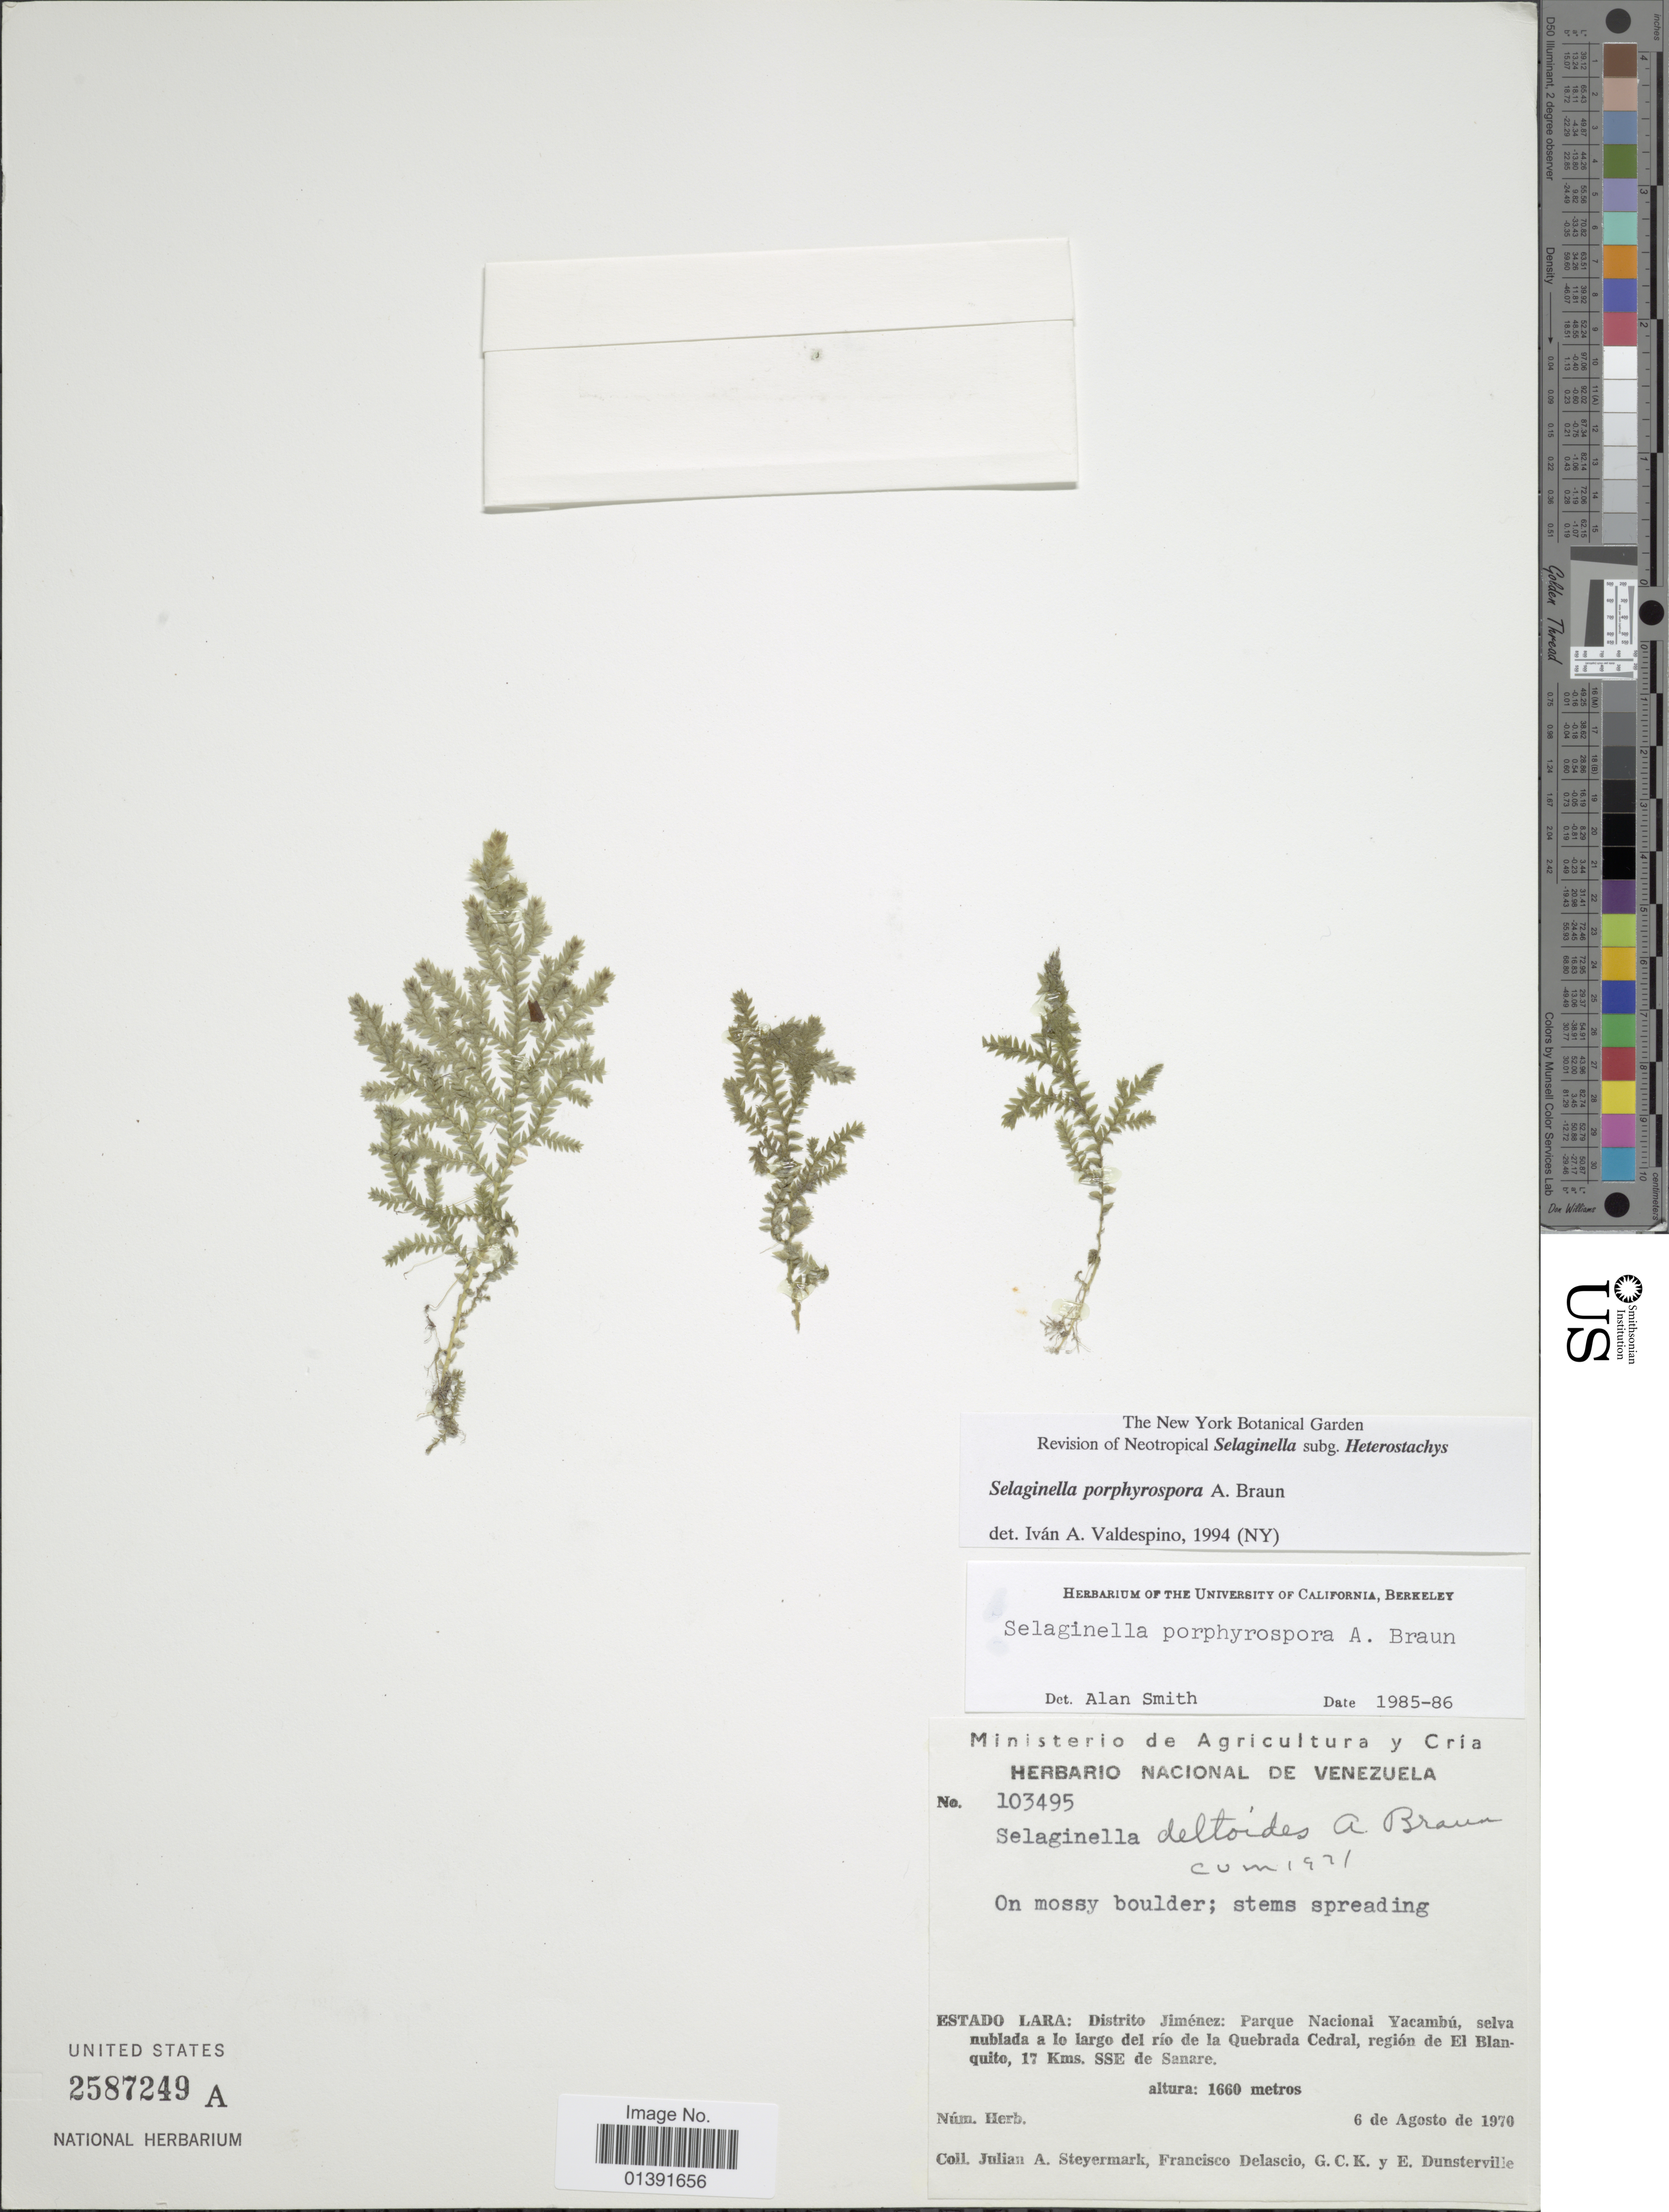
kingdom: Plantae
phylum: Tracheophyta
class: Lycopodiopsida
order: Selaginellales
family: Selaginellaceae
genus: Selaginella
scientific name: Selaginella porphyrospora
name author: A. Braun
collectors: J. Steyermark, F. Delascio C., G. C. K. Dunsterville & E. Dunsterville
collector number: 103495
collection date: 1970-08-06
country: Venezuela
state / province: Lara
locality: Distrito Jimenez: Parque Nacional Yacambú, selva nublada a lo largo del rio de la Quebrada Cedral, region de El Blanquito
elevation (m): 1660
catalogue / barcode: US 2587249A